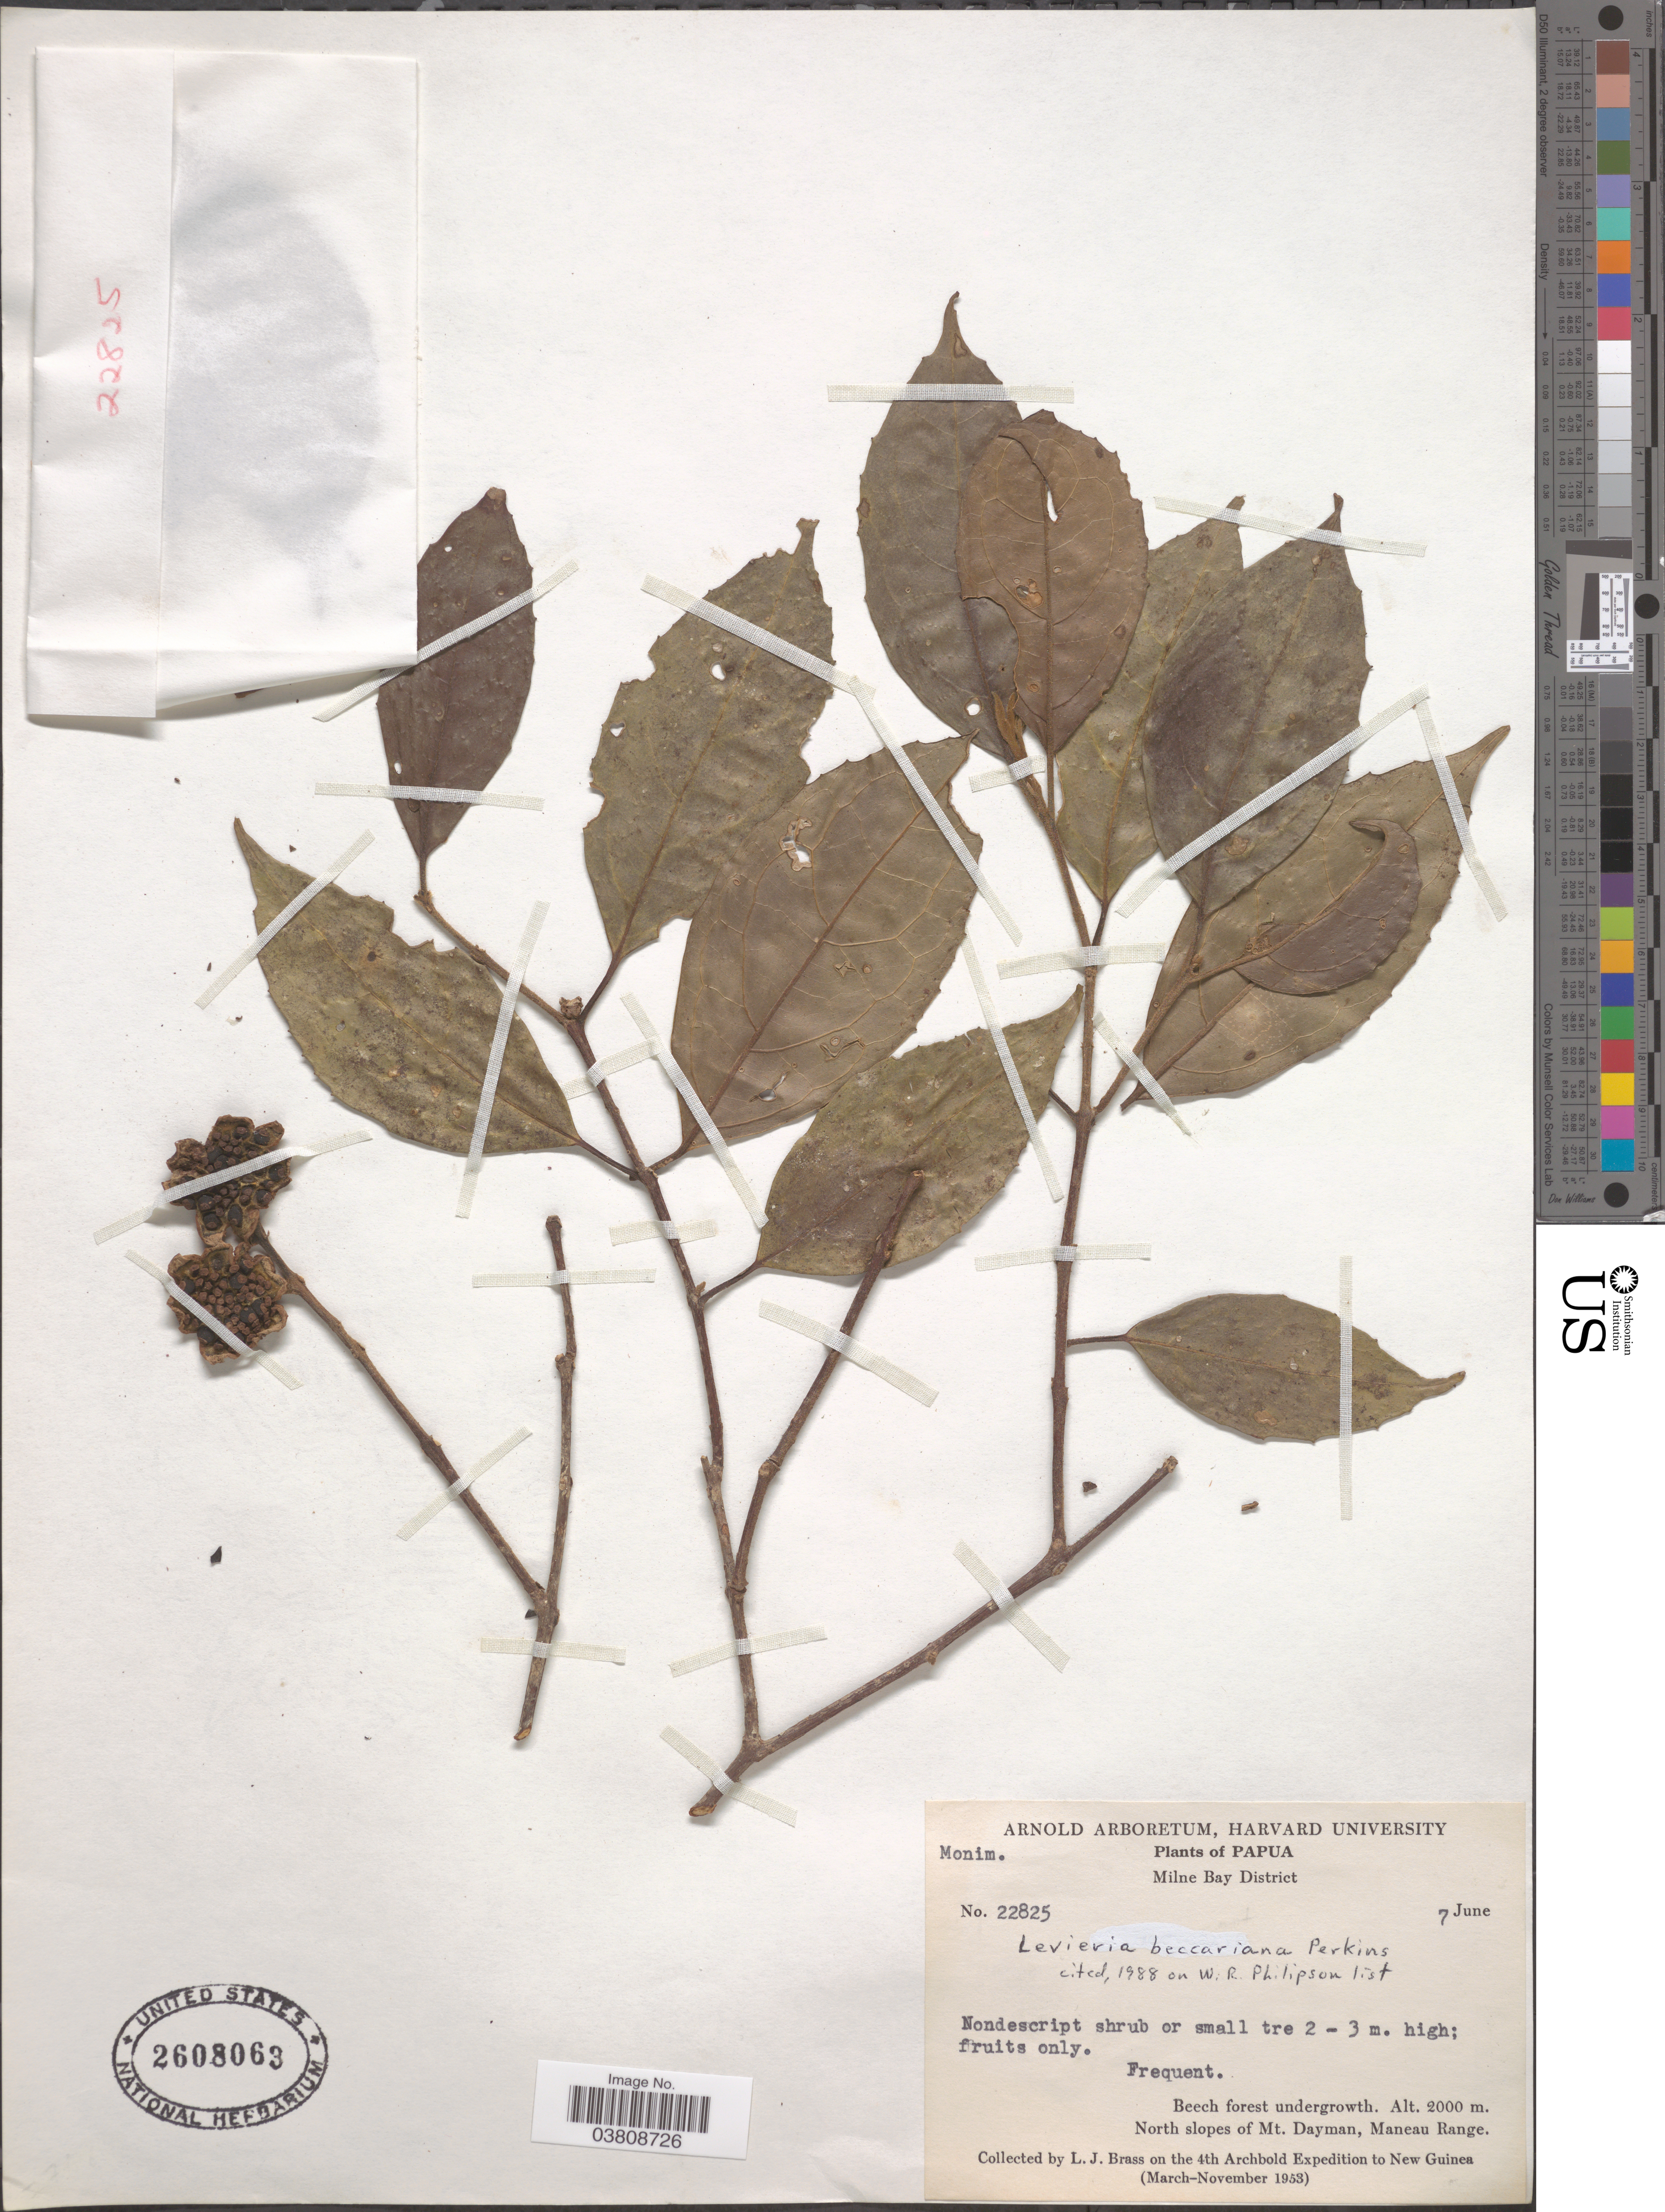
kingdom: Plantae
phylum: Tracheophyta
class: Magnoliopsida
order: Laurales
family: Monimiaceae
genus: Levieria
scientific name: Levieria beccariana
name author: Perk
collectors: L. J. Brass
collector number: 22825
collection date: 1953-06-07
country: Papua New Guinea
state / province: Milne Bay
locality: Milne Bay District. North slopes of Mt. Dayman, Maneau Range. New Guinea.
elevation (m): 2000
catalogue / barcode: US 2608063